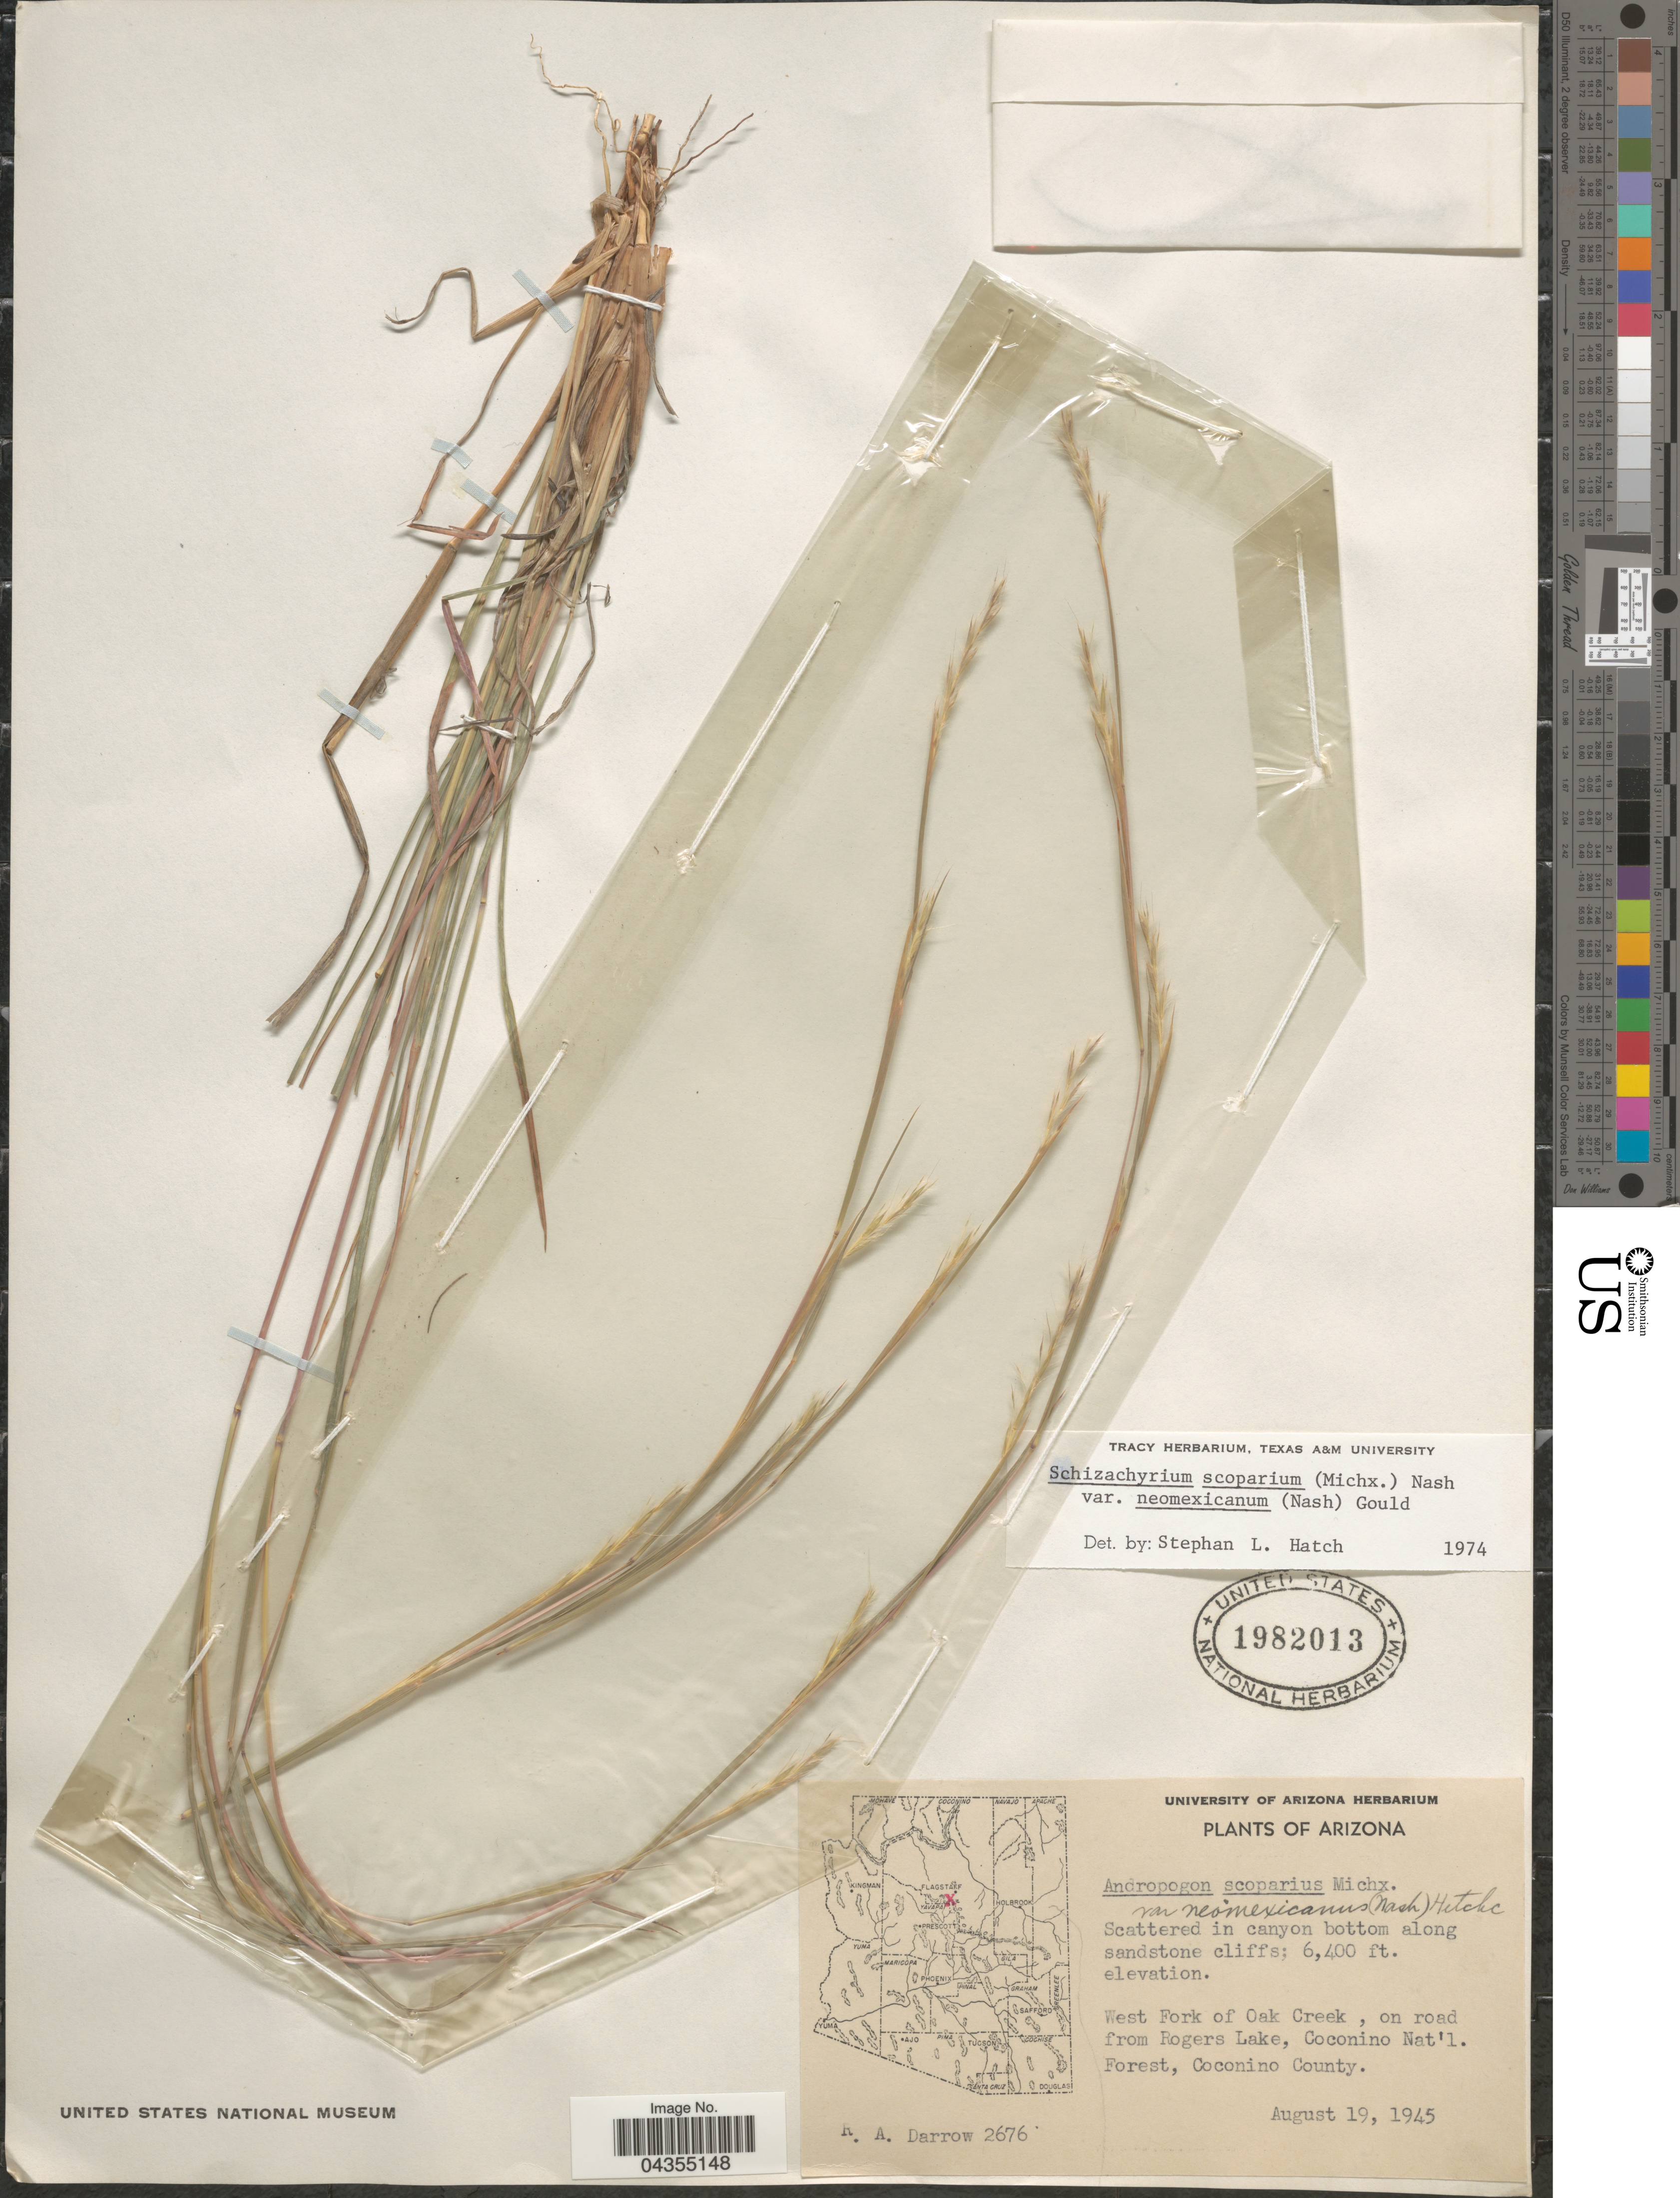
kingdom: Plantae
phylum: Tracheophyta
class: Liliopsida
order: Poales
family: Poaceae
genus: Schizachyrium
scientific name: Schizachyrium scoparium var. neomexicanum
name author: (Nash) Gould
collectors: R. A. Darrow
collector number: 2676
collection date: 1945-08-19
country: United States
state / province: Arizona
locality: West Fork of Oak Creek, on road from Rogers Lake, Coconino Nat'l Forest, Coconino County.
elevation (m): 1951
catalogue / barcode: US 1982013